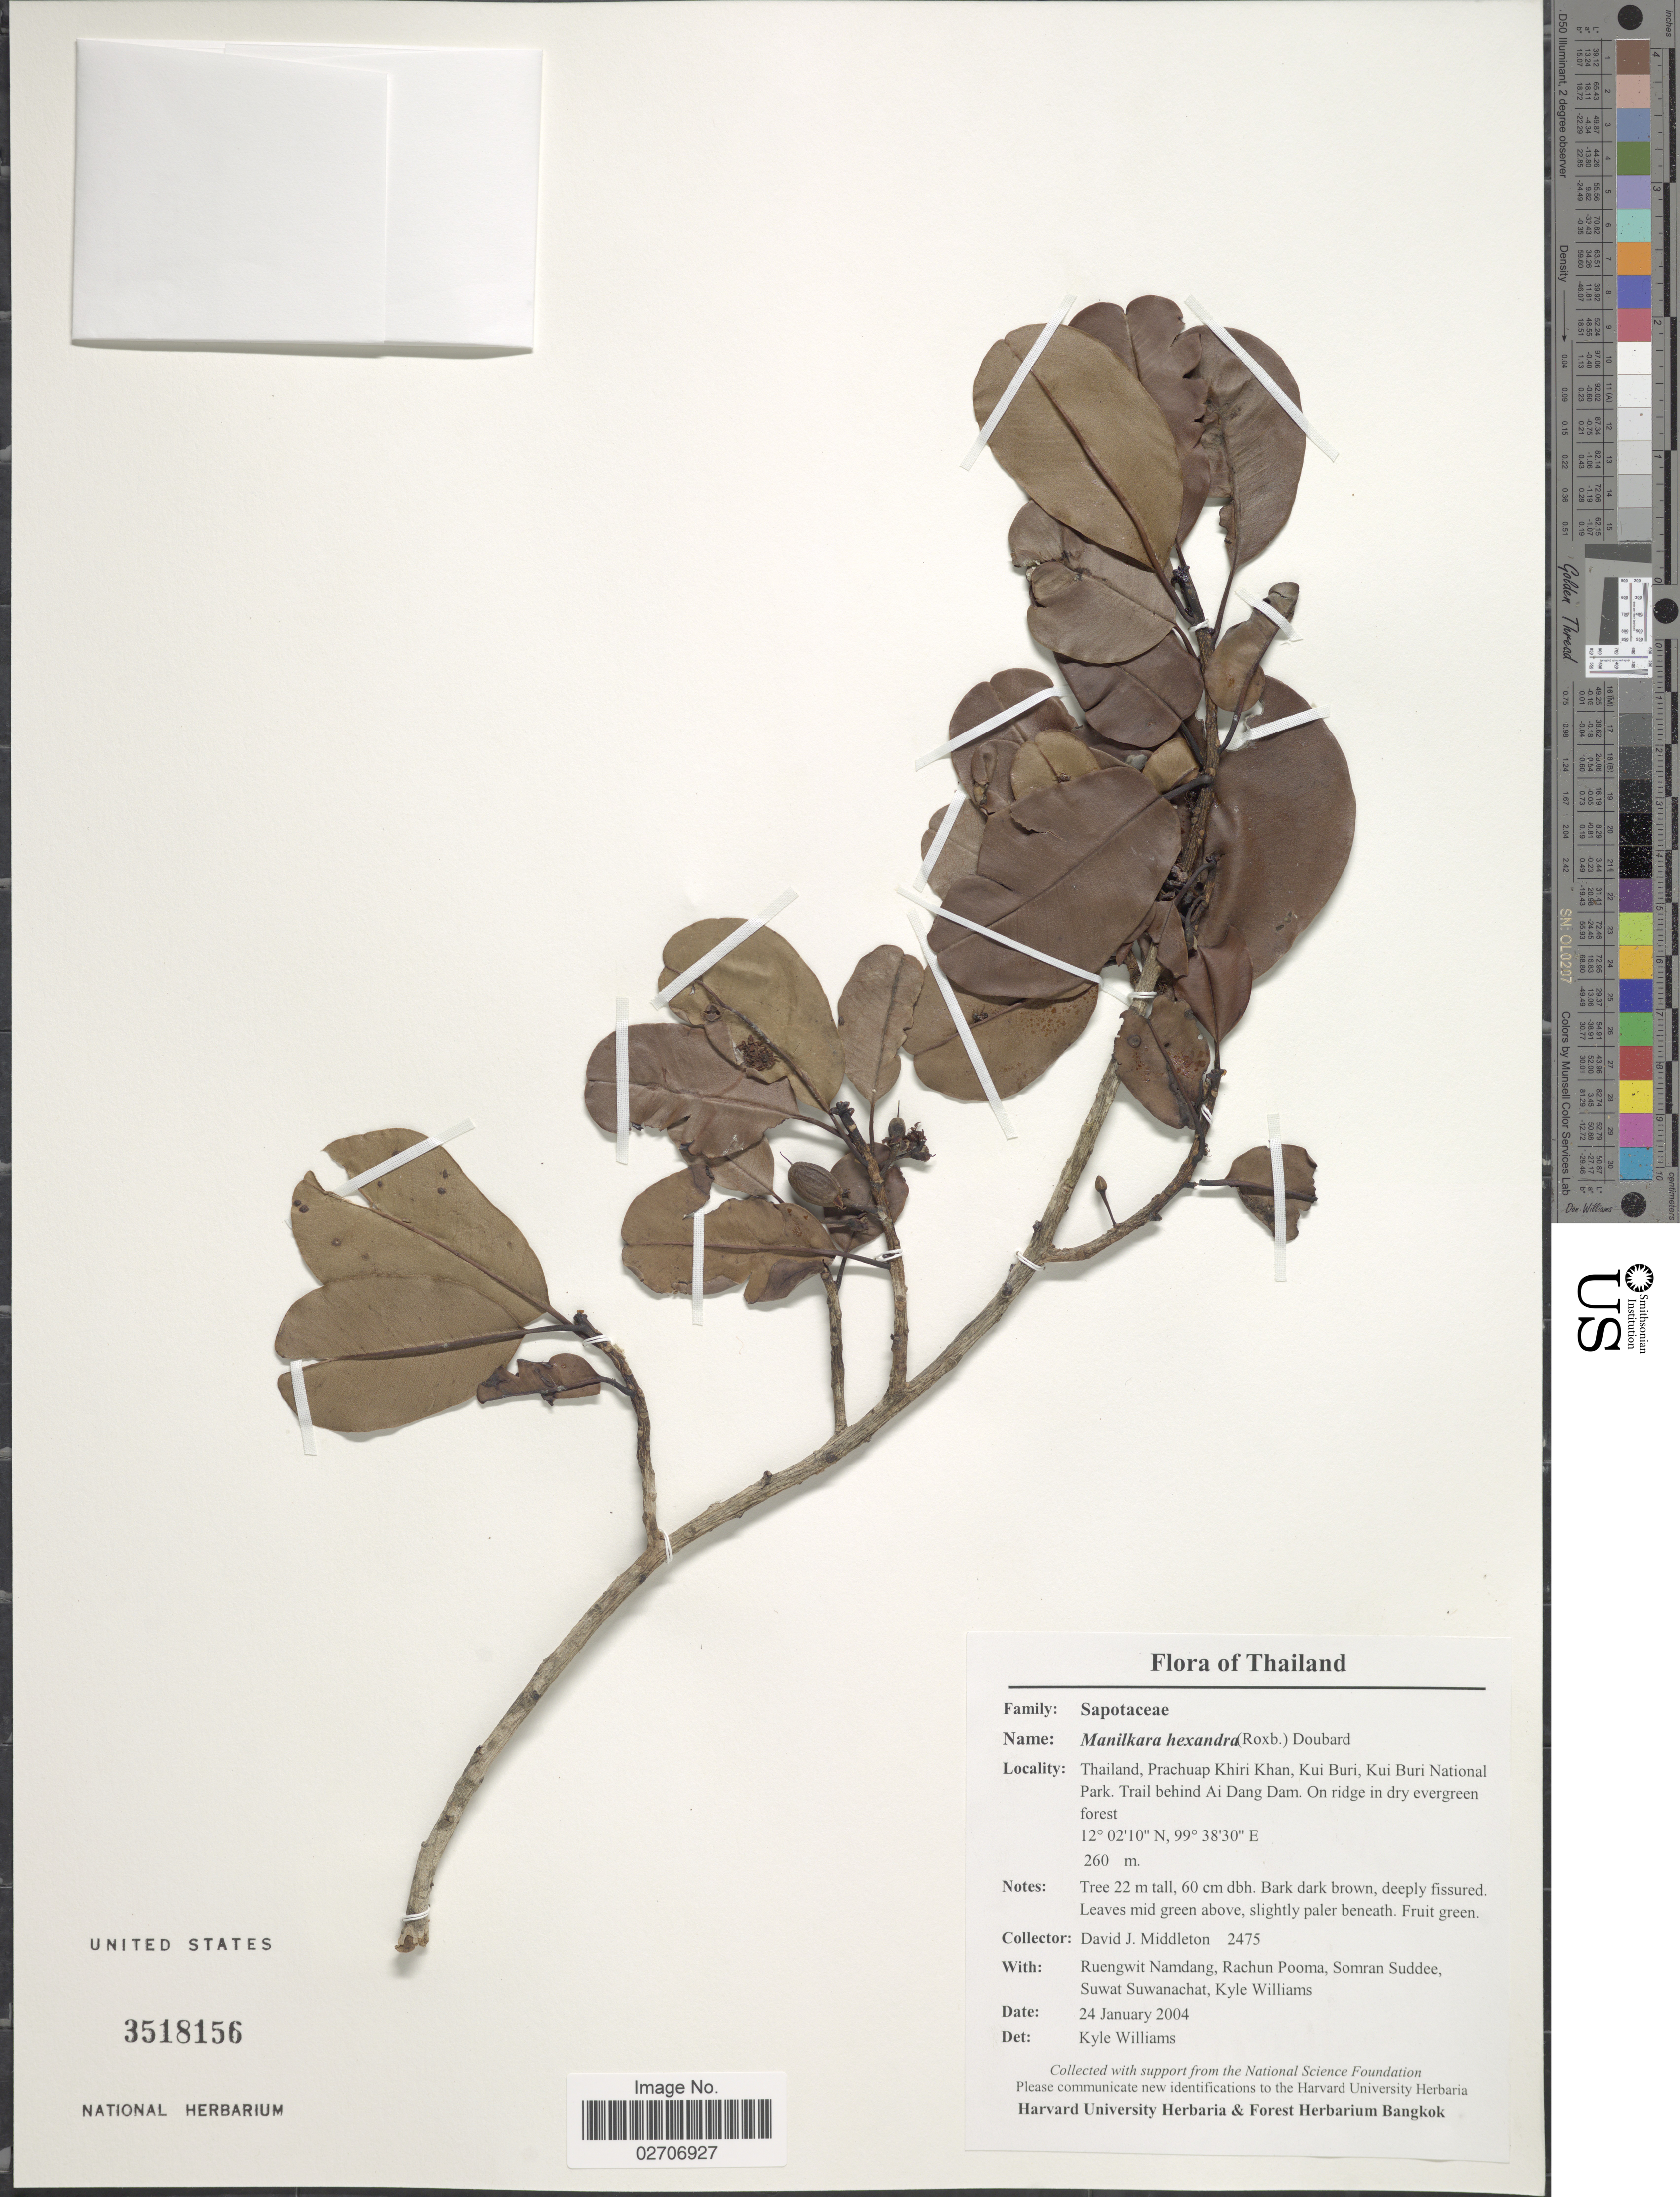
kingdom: Plantae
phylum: Tracheophyta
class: Magnoliopsida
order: Ericales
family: Sapotaceae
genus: Manilkara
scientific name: Manilkara hexandra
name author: (Roxb.) Dubard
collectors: D. J. Middleton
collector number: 2475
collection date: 2004-01-24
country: Thailand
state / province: Prachuap Khiri Khan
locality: Kui Buri, Kui Buri National Park, trail behind Ai Dang Dam, on ridge in dry evergreen forest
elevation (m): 260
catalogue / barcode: US 3518156